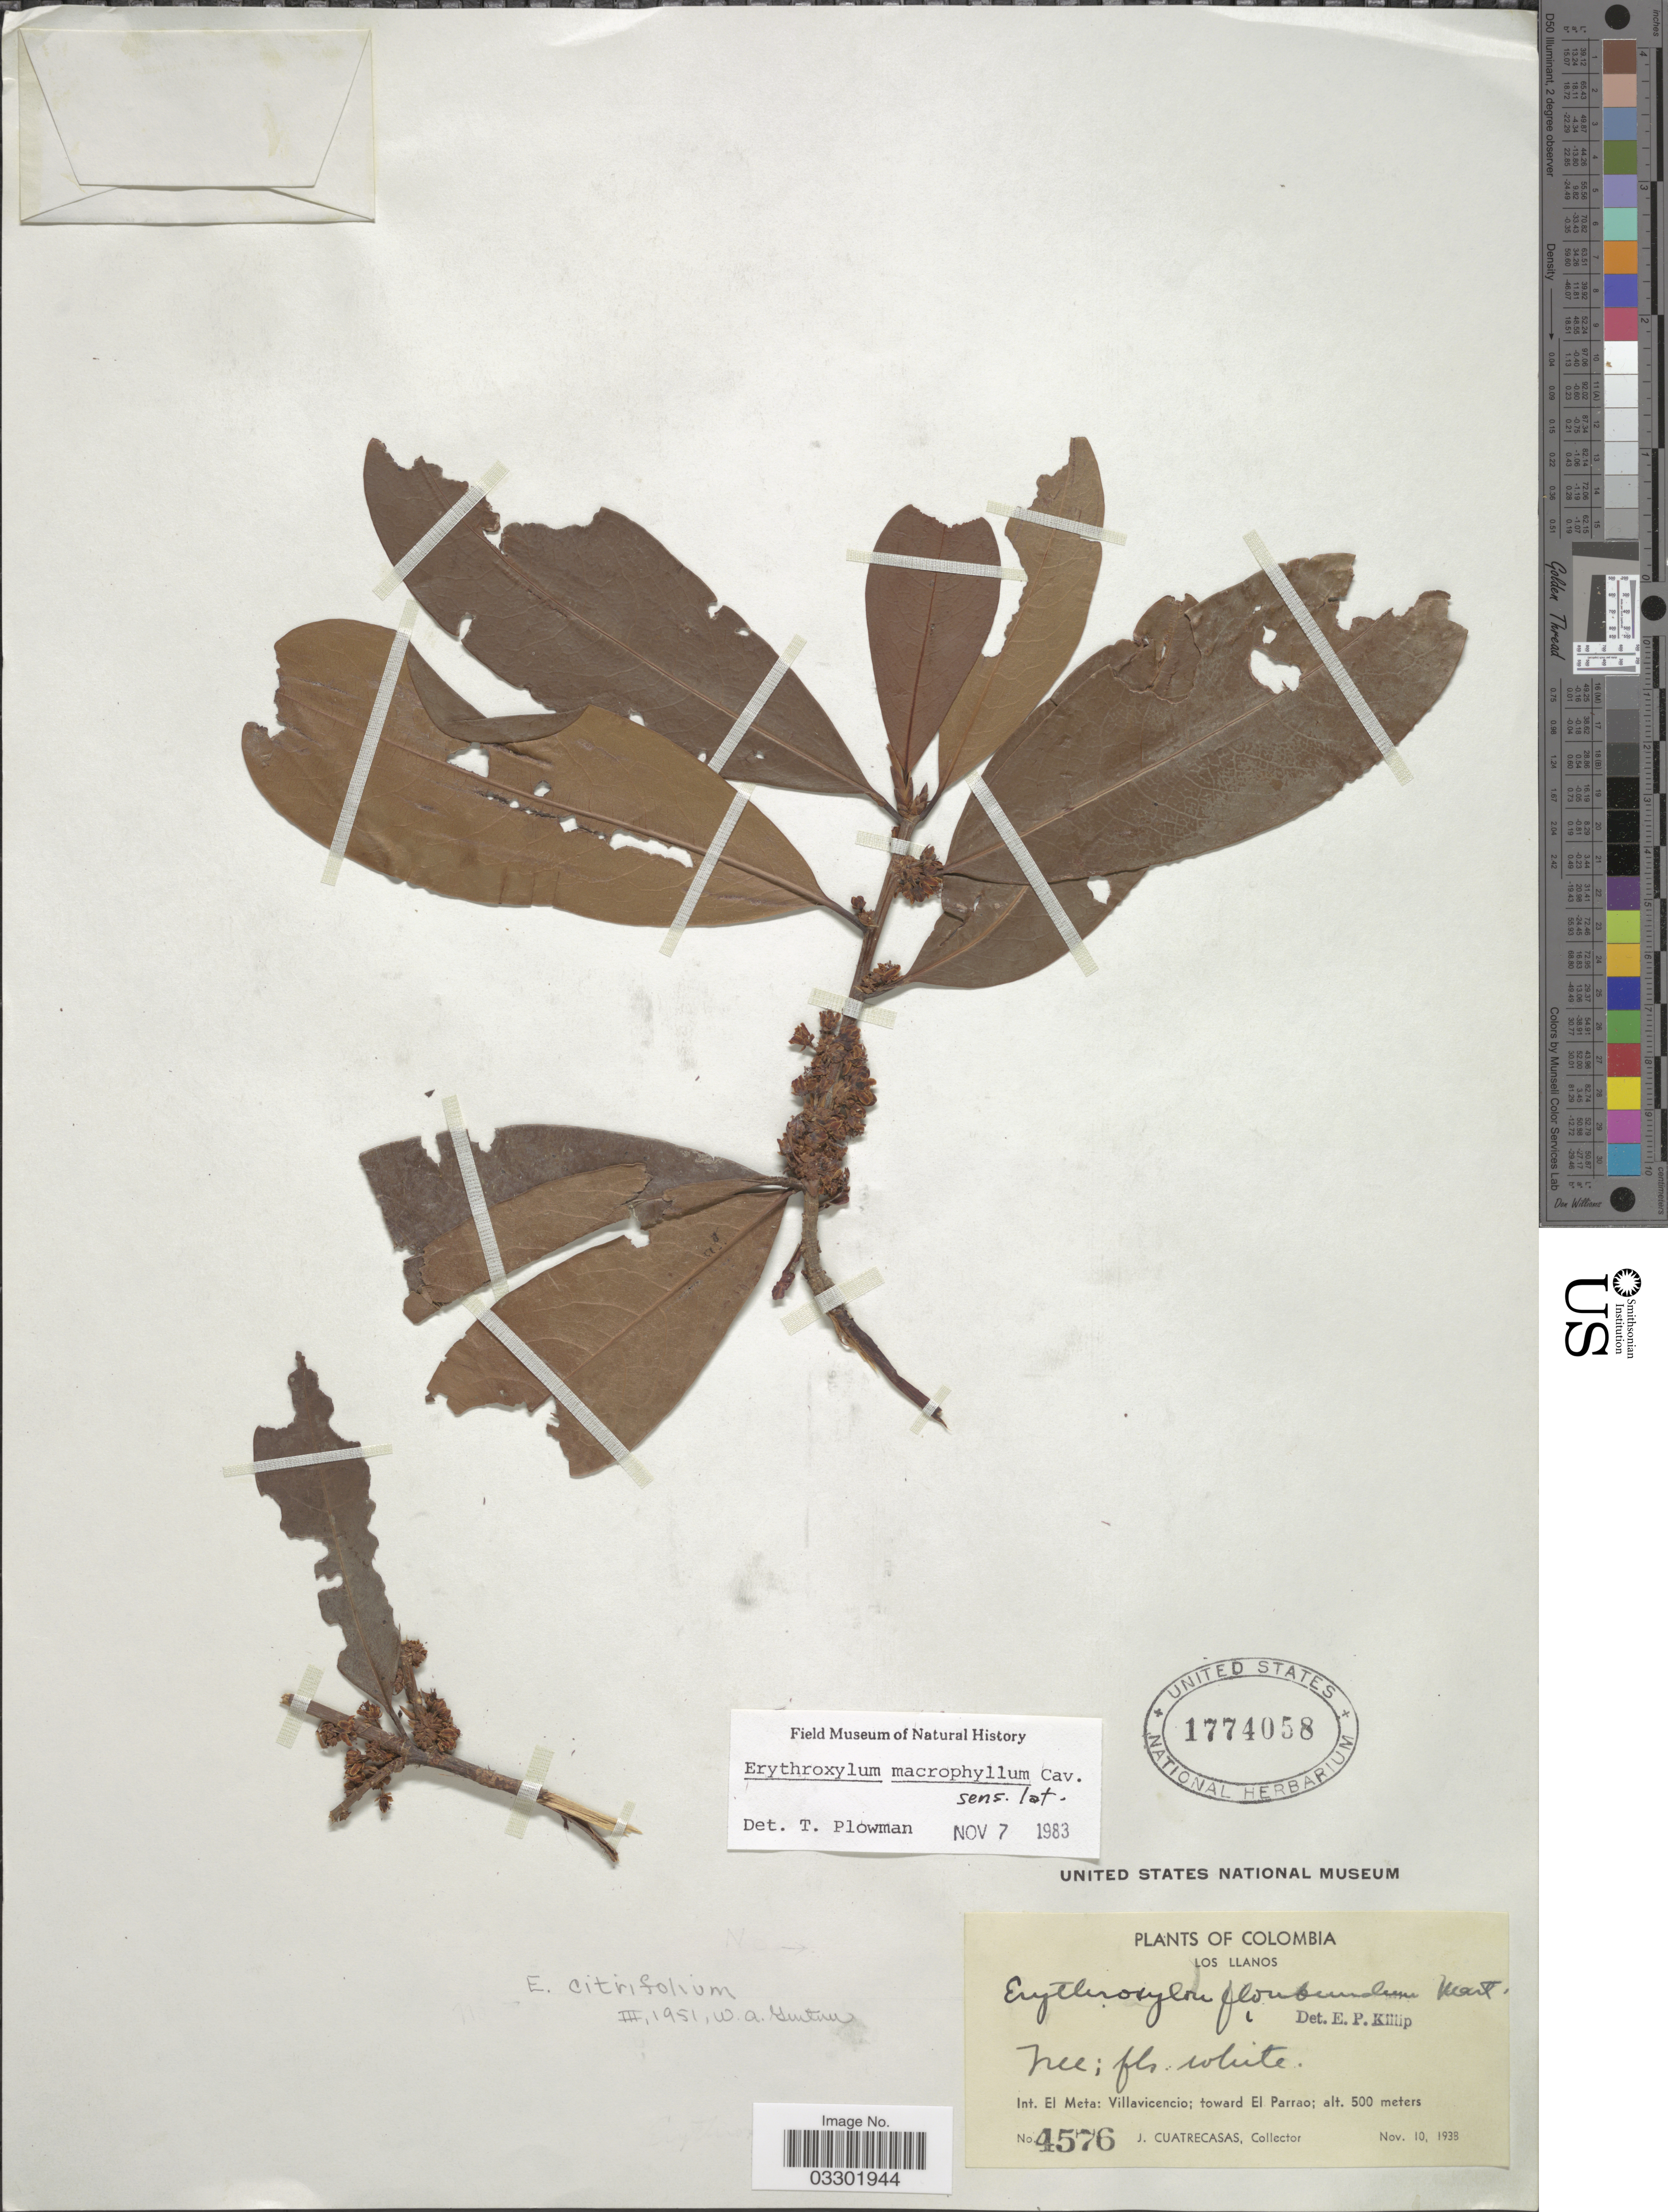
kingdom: Plantae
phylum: Tracheophyta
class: Magnoliopsida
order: Malpighiales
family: Erythroxylaceae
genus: Erythroxylum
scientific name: Erythroxylum macrophyllum var. macrophyllum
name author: Cav.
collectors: J. Cuatrecasas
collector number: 4576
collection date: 1938-11-10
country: Colombia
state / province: Meta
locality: Los Llanos. Int. El Meta: Villavicencio; toward El Parrao.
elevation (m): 500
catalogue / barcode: US 1774058